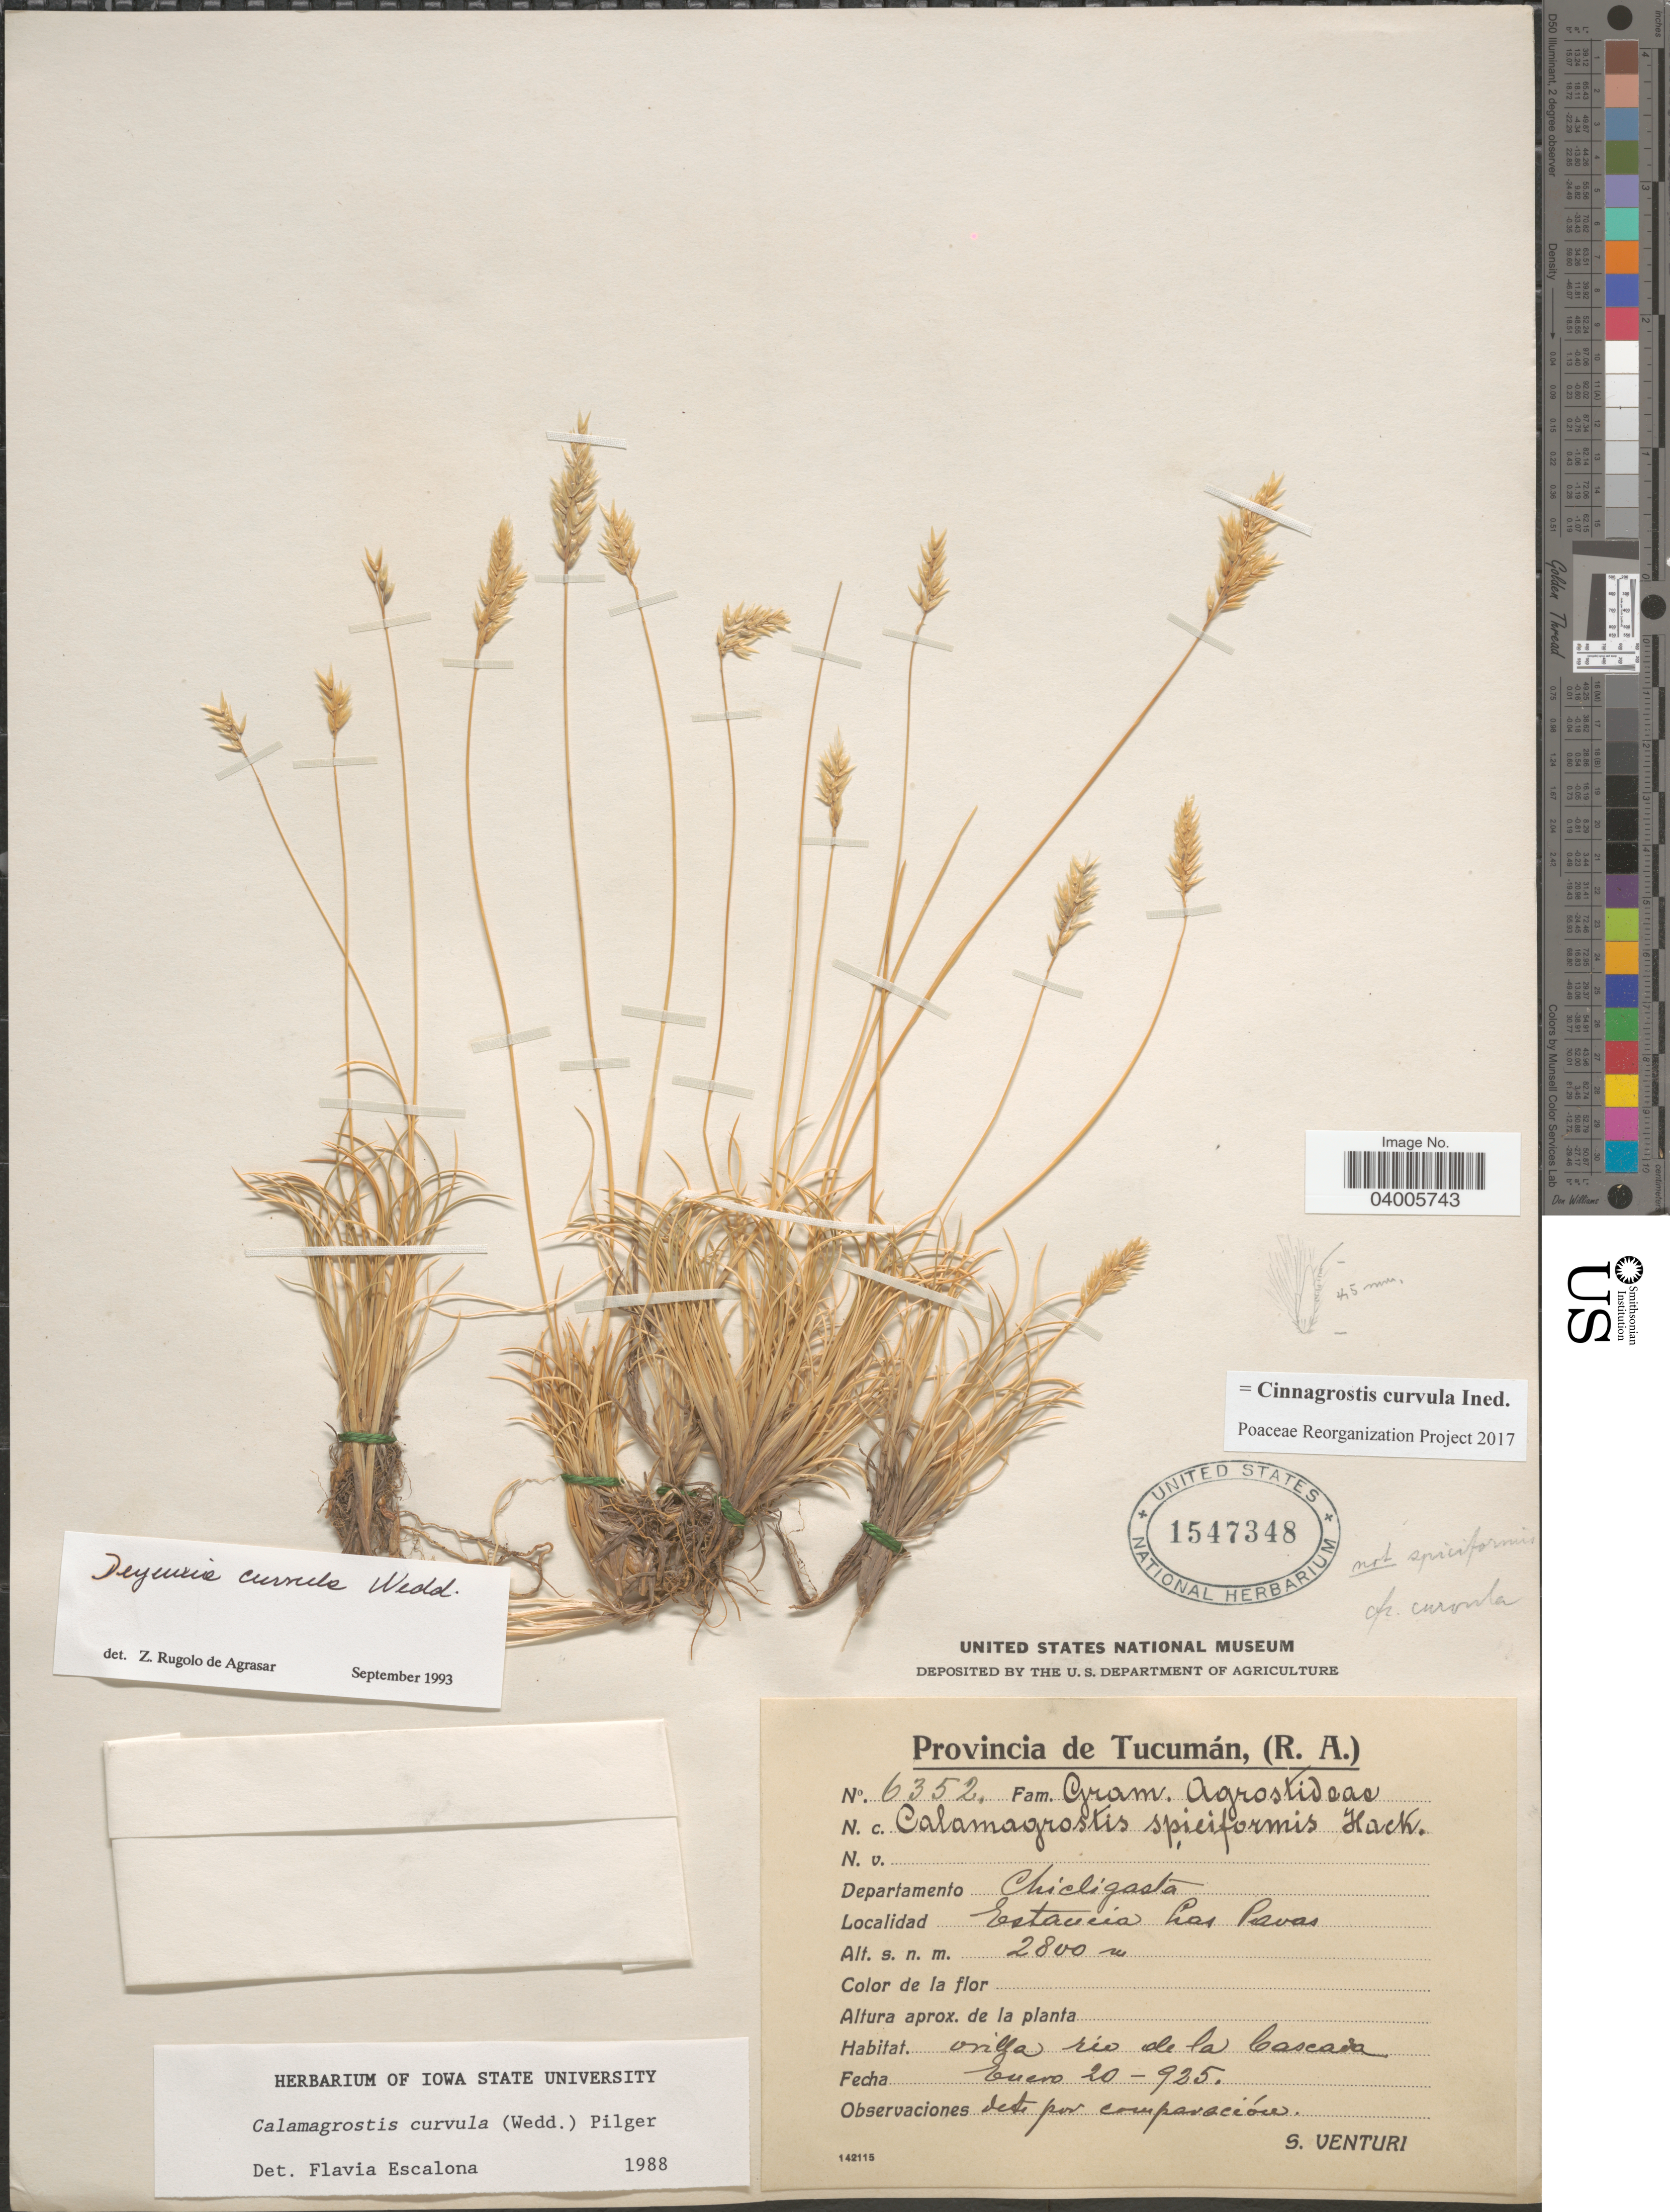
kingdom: Plantae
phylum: Tracheophyta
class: Liliopsida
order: Poales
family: Poaceae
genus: Cinnagrostis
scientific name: Cinnagrostis curvula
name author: (Wedd.) P.M. Peterson et al.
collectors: S. Venturi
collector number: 6352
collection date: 1925-01-20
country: Argentina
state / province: Tucuman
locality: Departamento Chicligasta. Estancia Las Pavas. Orilla río de la Cascada.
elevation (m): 2800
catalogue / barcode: US 1547348